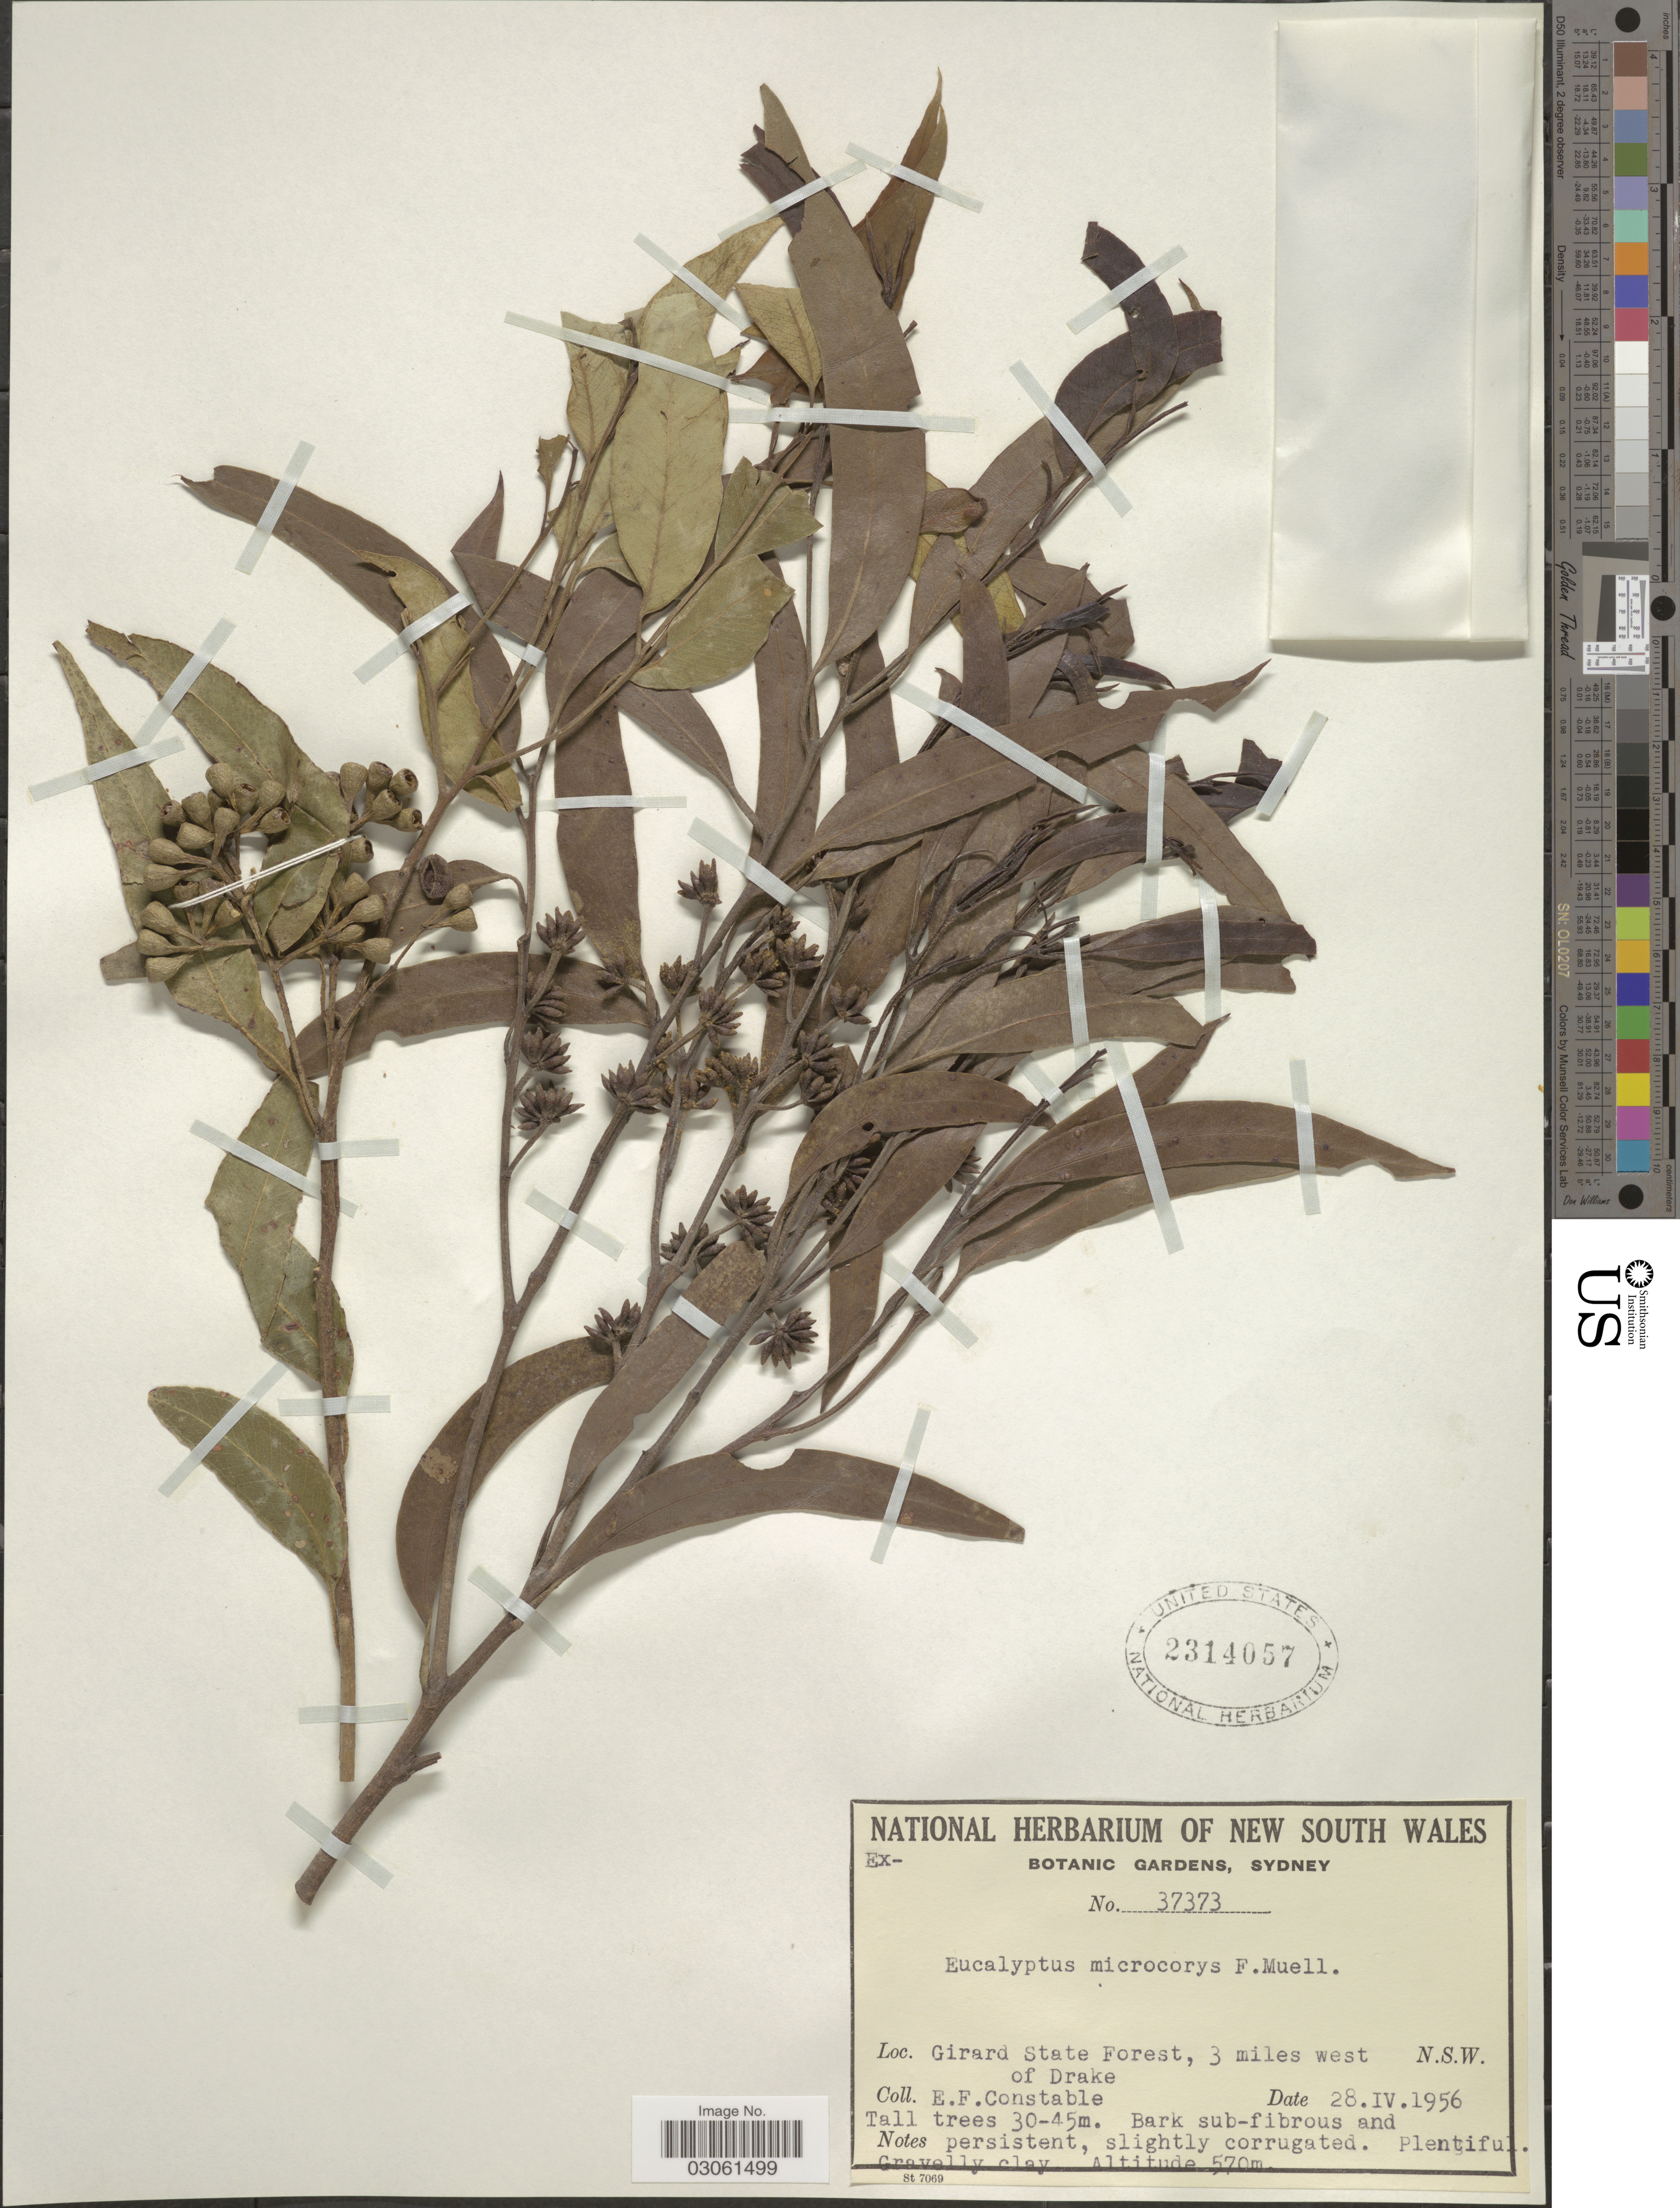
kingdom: Plantae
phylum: Tracheophyta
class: Magnoliopsida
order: Myrtales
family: Myrtaceae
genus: Eucalyptus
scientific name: Eucalyptus microcorys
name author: F. Muell.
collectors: E. F. Constable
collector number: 37373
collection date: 1956-04-28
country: Australia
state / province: New South Wales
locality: Girard State Forest, 3 miles west of Drake. N. S. W.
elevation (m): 570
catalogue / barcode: US 2314057